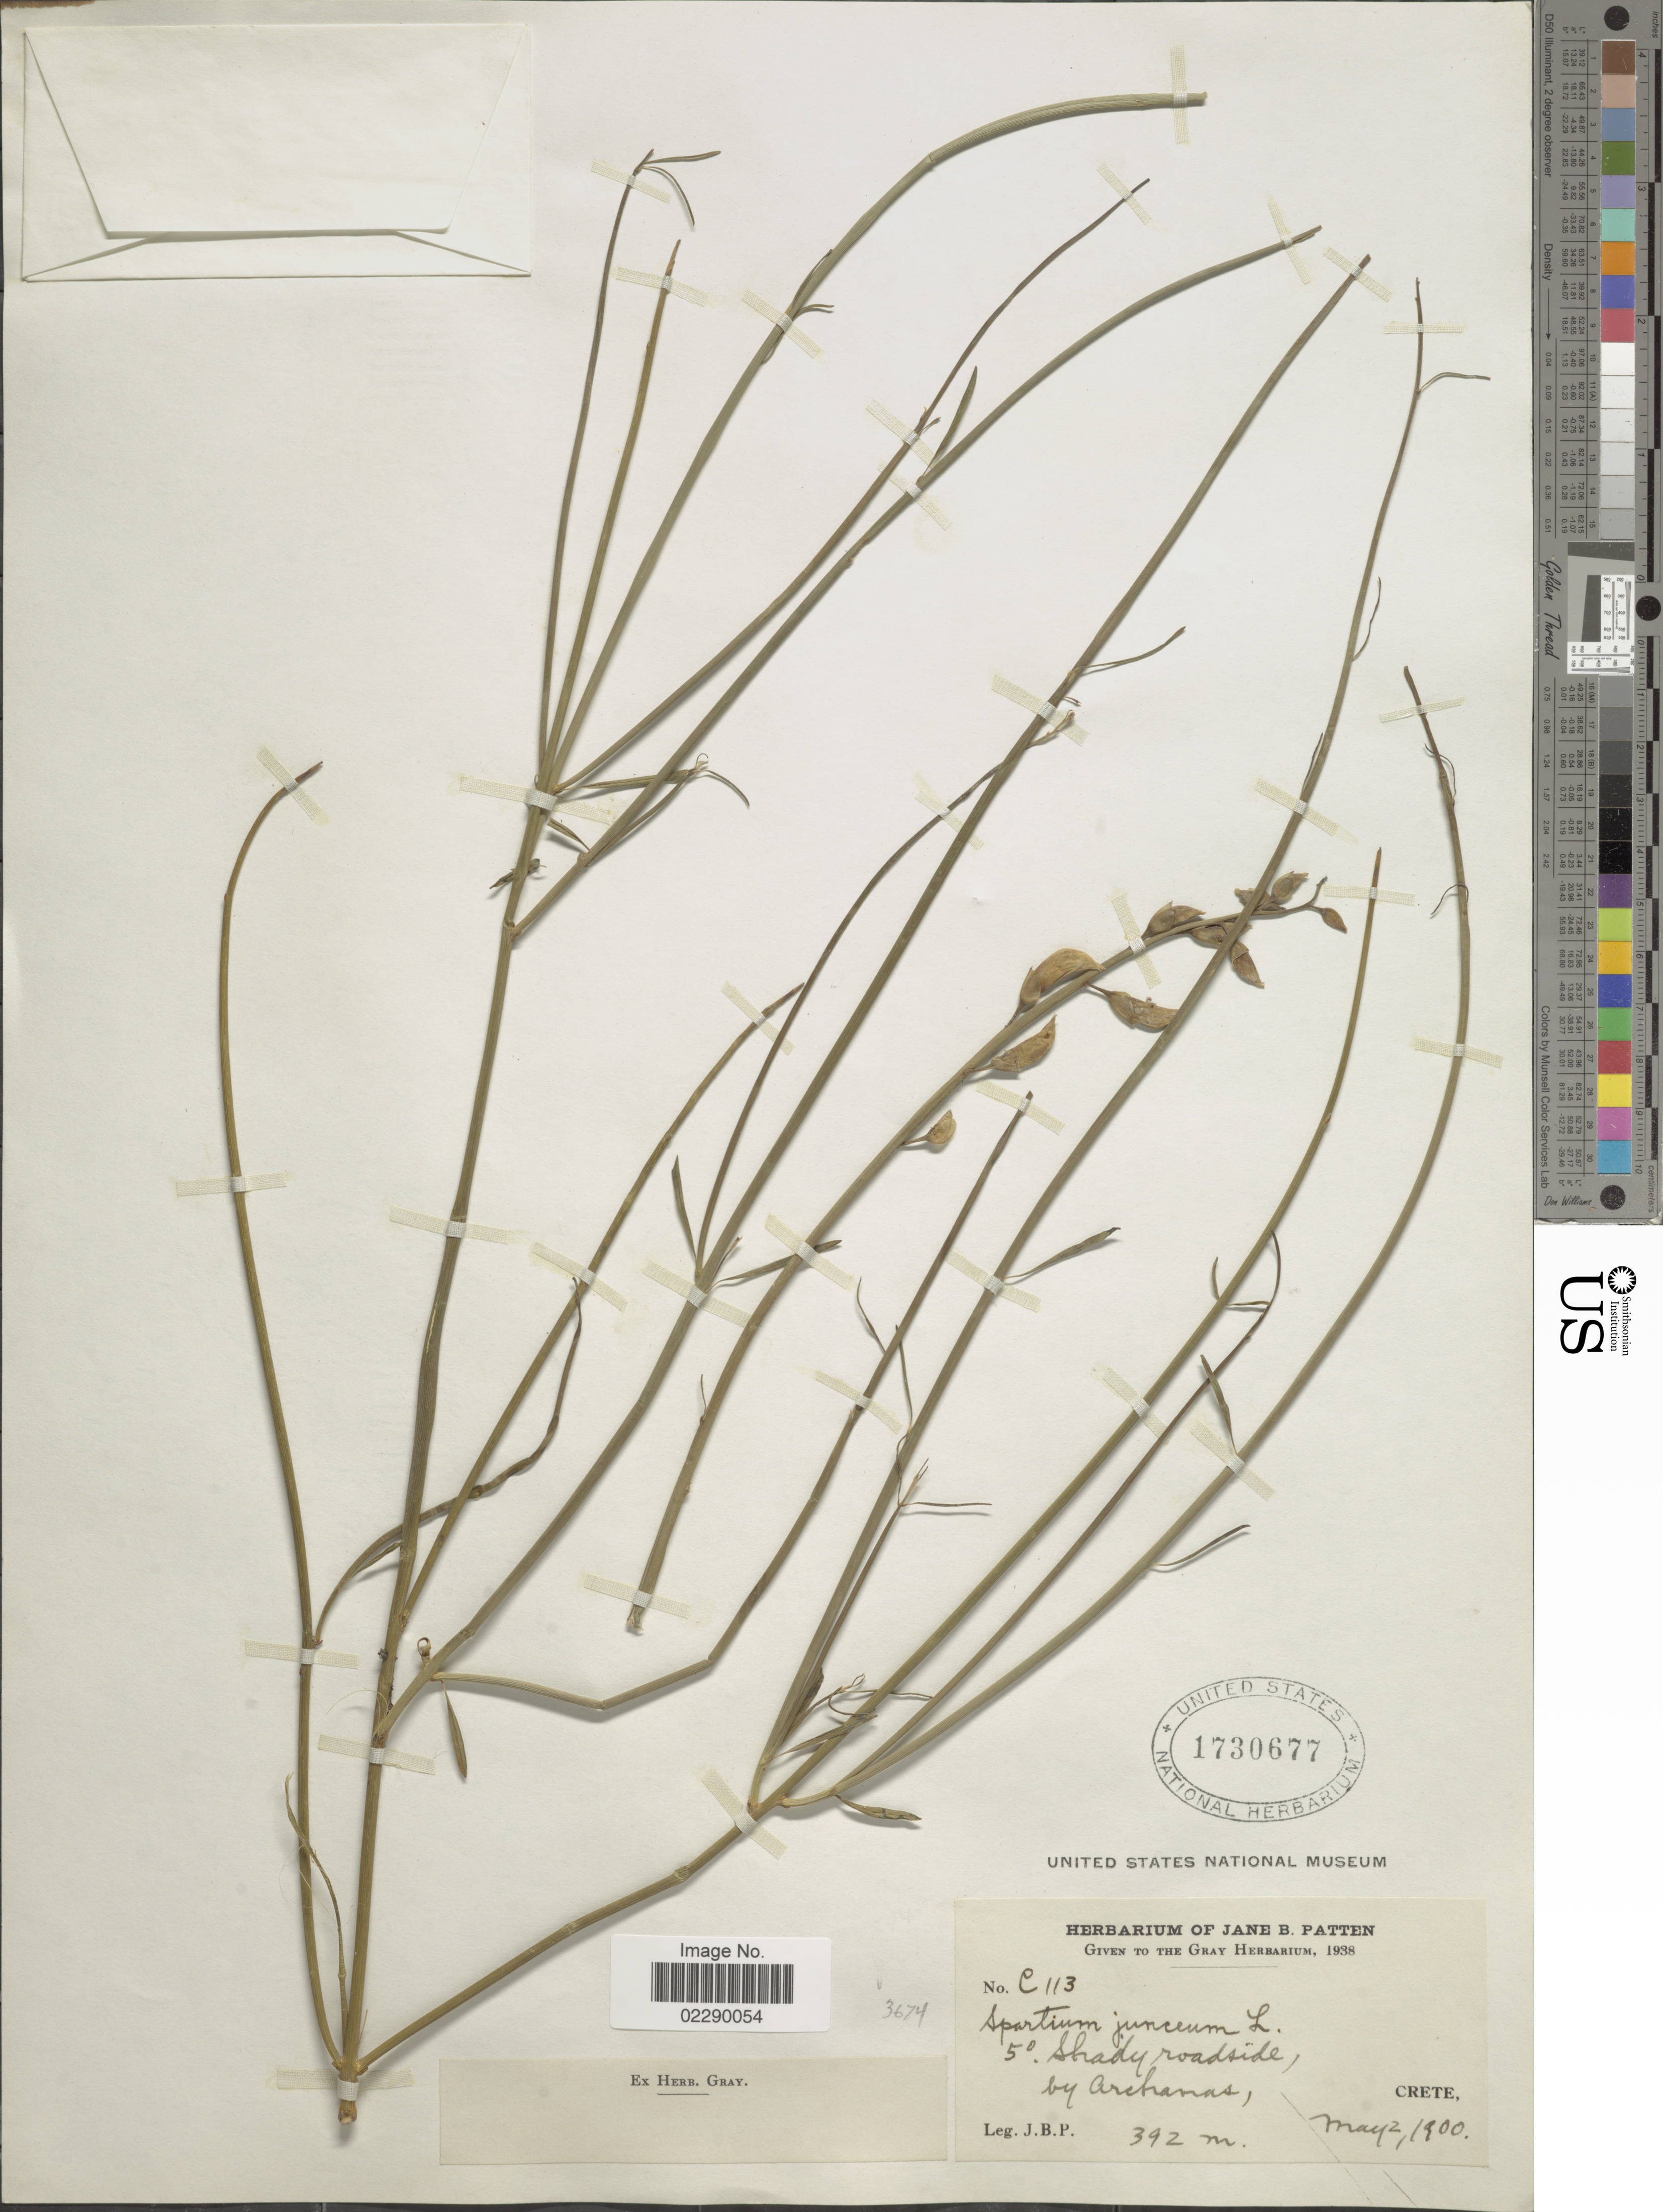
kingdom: Plantae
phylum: Tracheophyta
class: Magnoliopsida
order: Fabales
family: Fabaceae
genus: Spartium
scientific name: Spartium junceum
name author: L.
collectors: J. Patten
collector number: C113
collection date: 1900-05-02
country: Greece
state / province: Crete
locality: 5° shady roadside by Arctranas, Crete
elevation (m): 392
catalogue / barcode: US 1730677